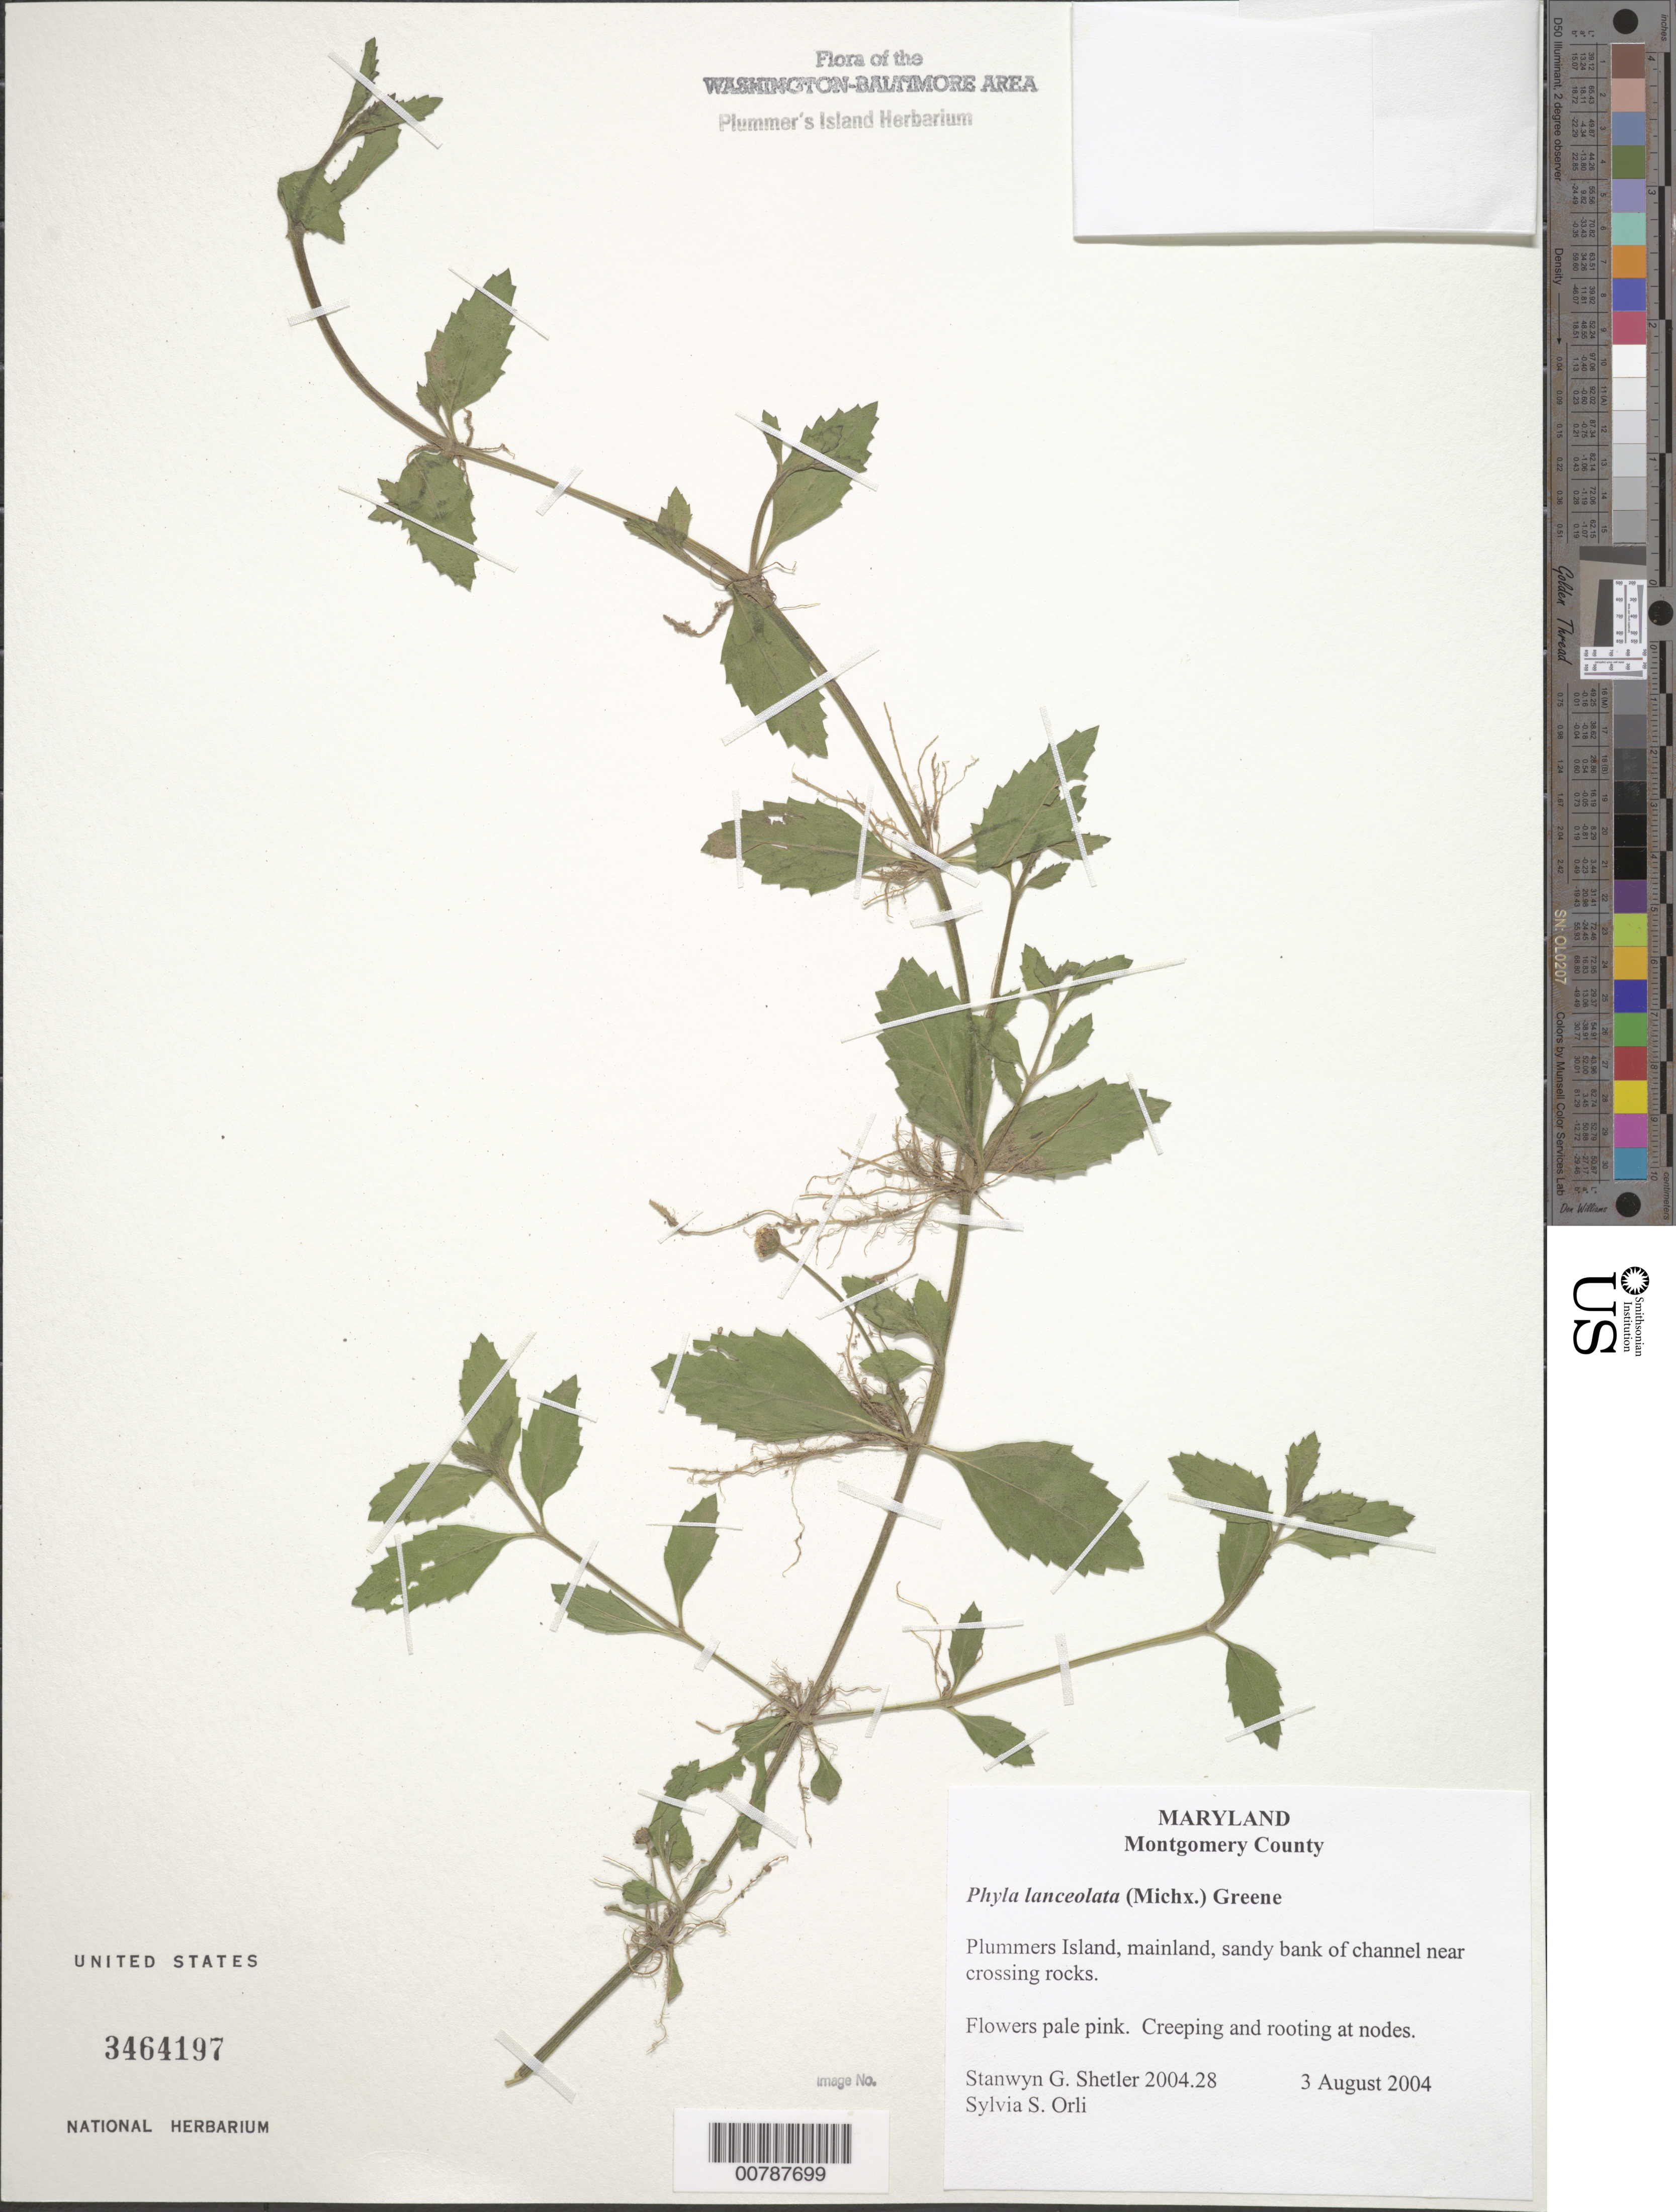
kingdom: Plantae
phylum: Tracheophyta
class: Magnoliopsida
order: Lamiales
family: Verbenaceae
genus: Phyla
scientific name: Phyla lanceolata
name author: (Michx.) Greene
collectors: S. Shetler & S. S. Orli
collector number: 2004.28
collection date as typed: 3 Aug 2004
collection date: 2004-08-03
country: United States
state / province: Maryland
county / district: Montgomery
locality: Plummer's Island, Mainland.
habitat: Sandy bank of channel near crossing rocks.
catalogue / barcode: US 3464197